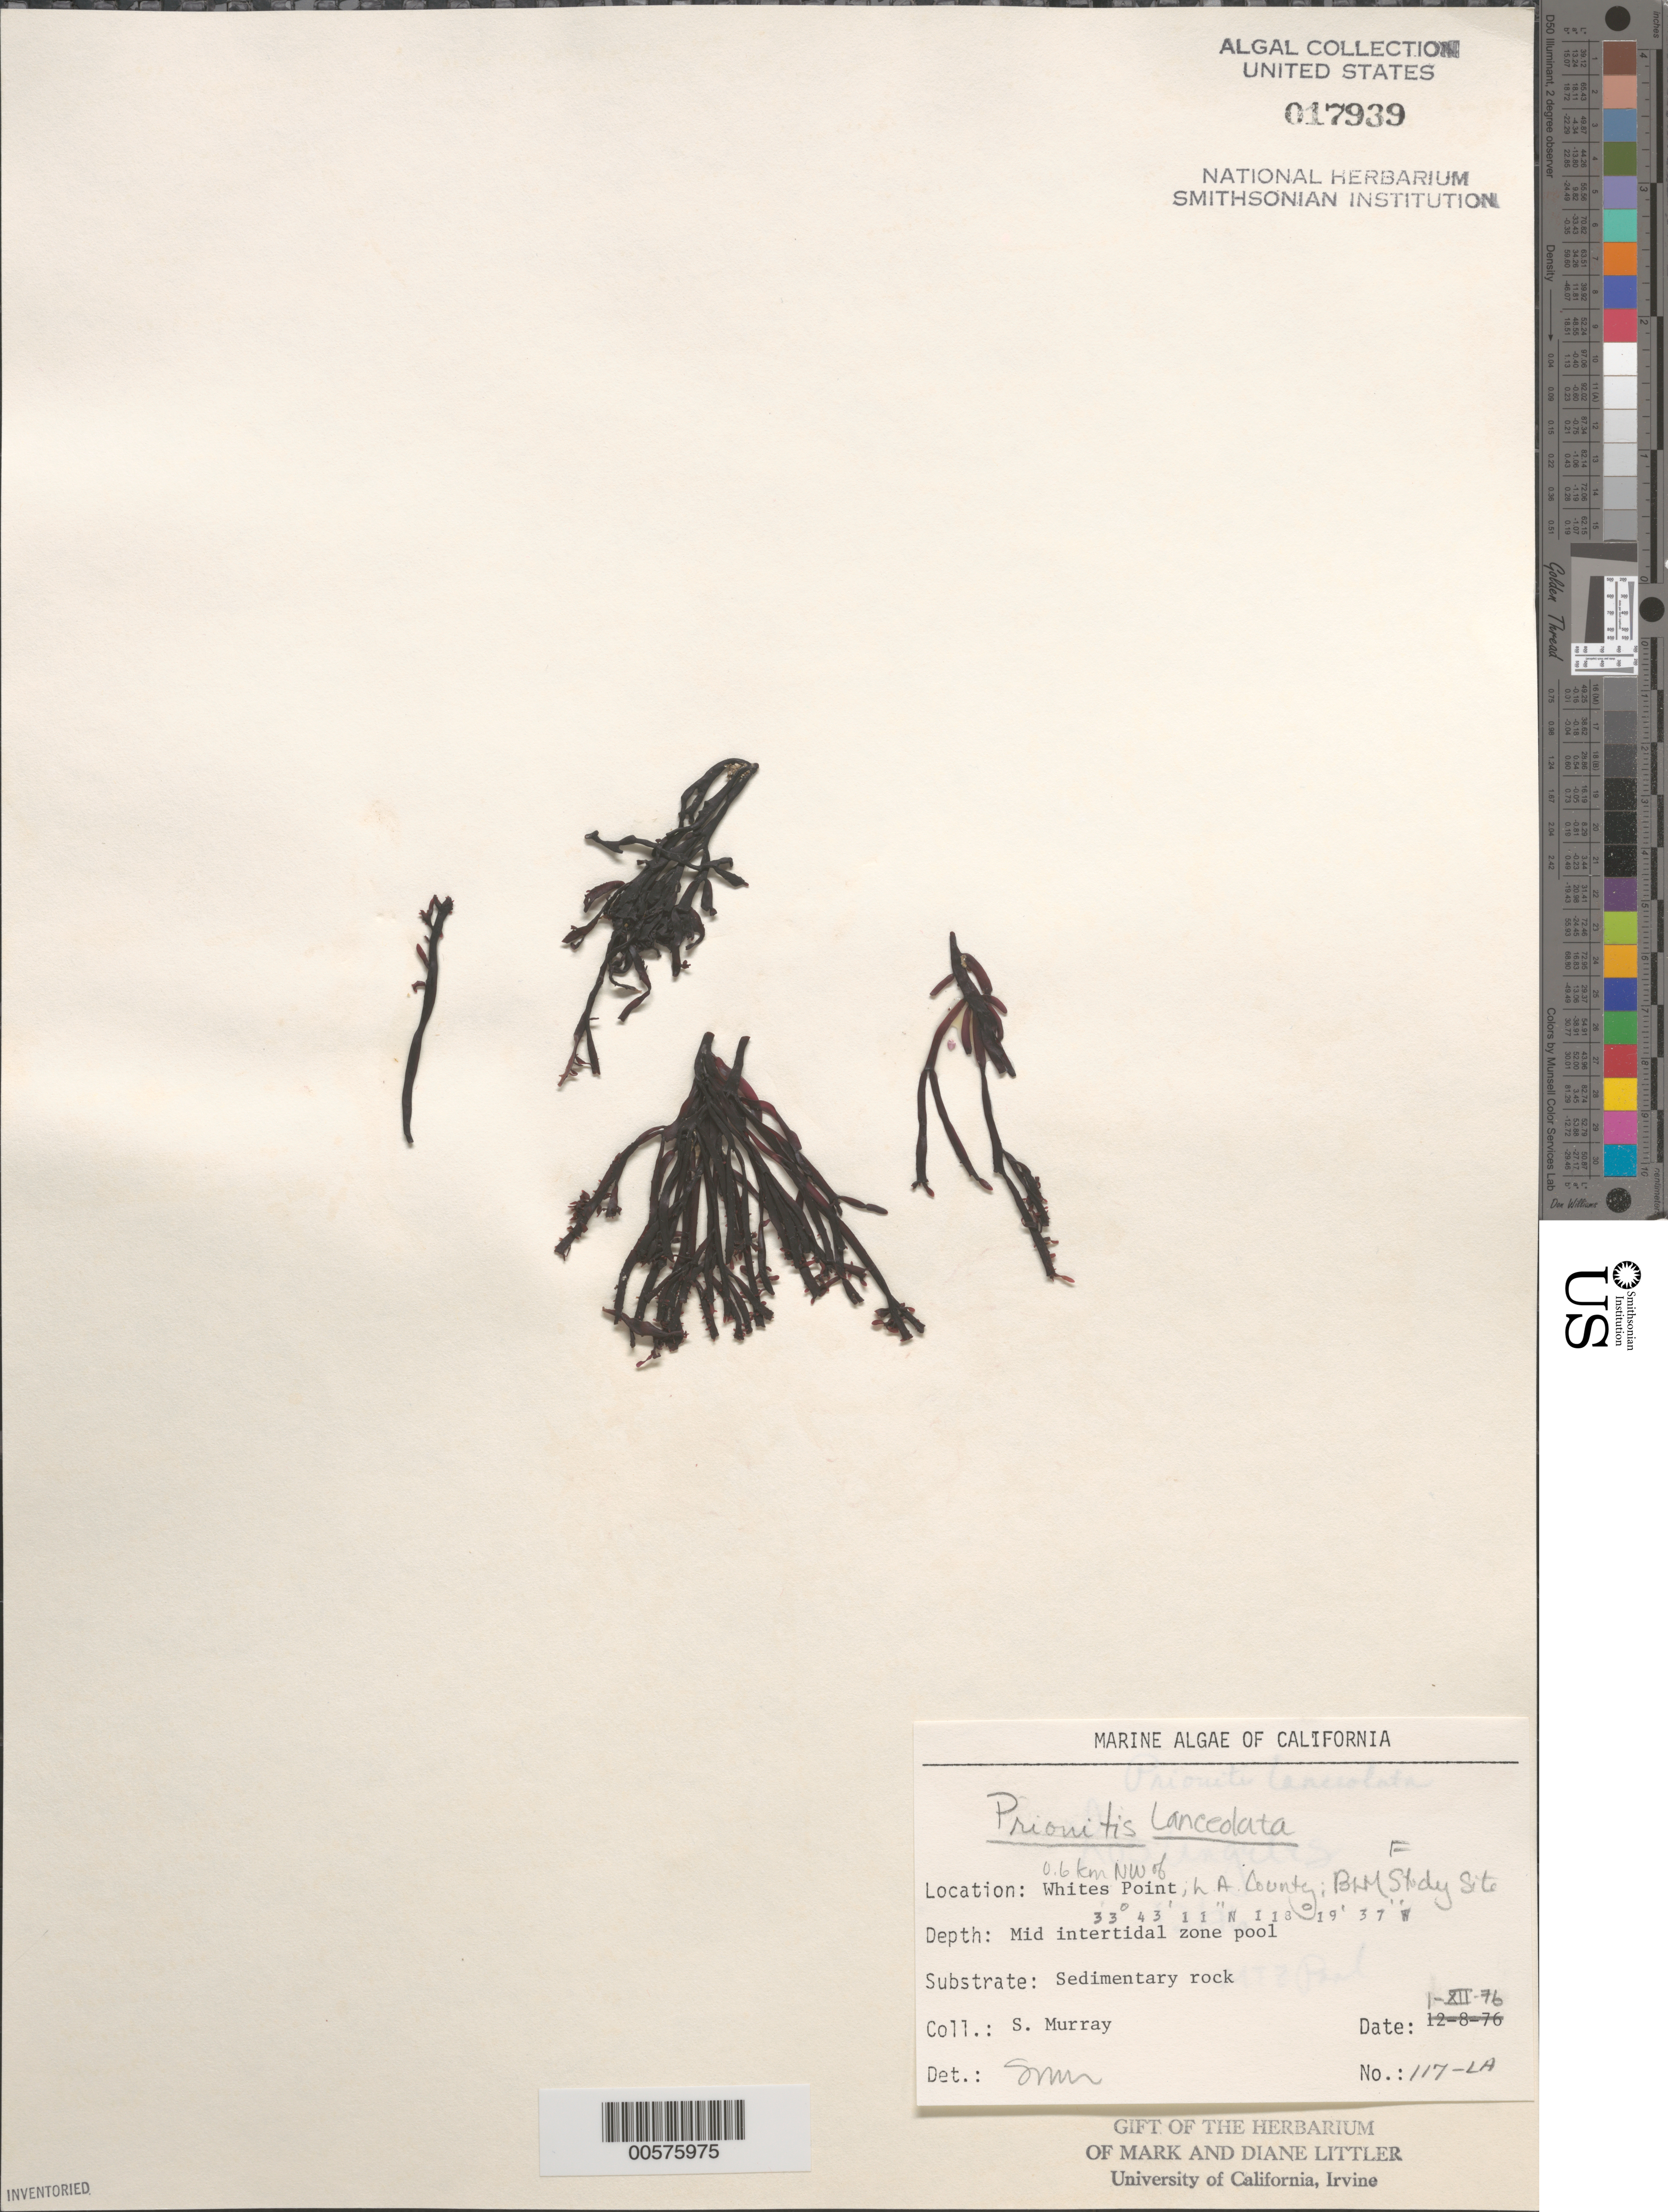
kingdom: Plantae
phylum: Rhodophyta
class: Florideophyceae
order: Cryptonemiales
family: Cryptonemiaceae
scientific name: Prionitis lanceolata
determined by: Murray, S. N.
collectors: S. N. Murray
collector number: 117-la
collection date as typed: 01 Dec 1976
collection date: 1976-12-01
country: United States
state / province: California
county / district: Los Angeles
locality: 0.6 km northwest of Whites Point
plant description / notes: BLM-SOCALBIGHT Rocky Intertidal Survey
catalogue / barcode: US 17939